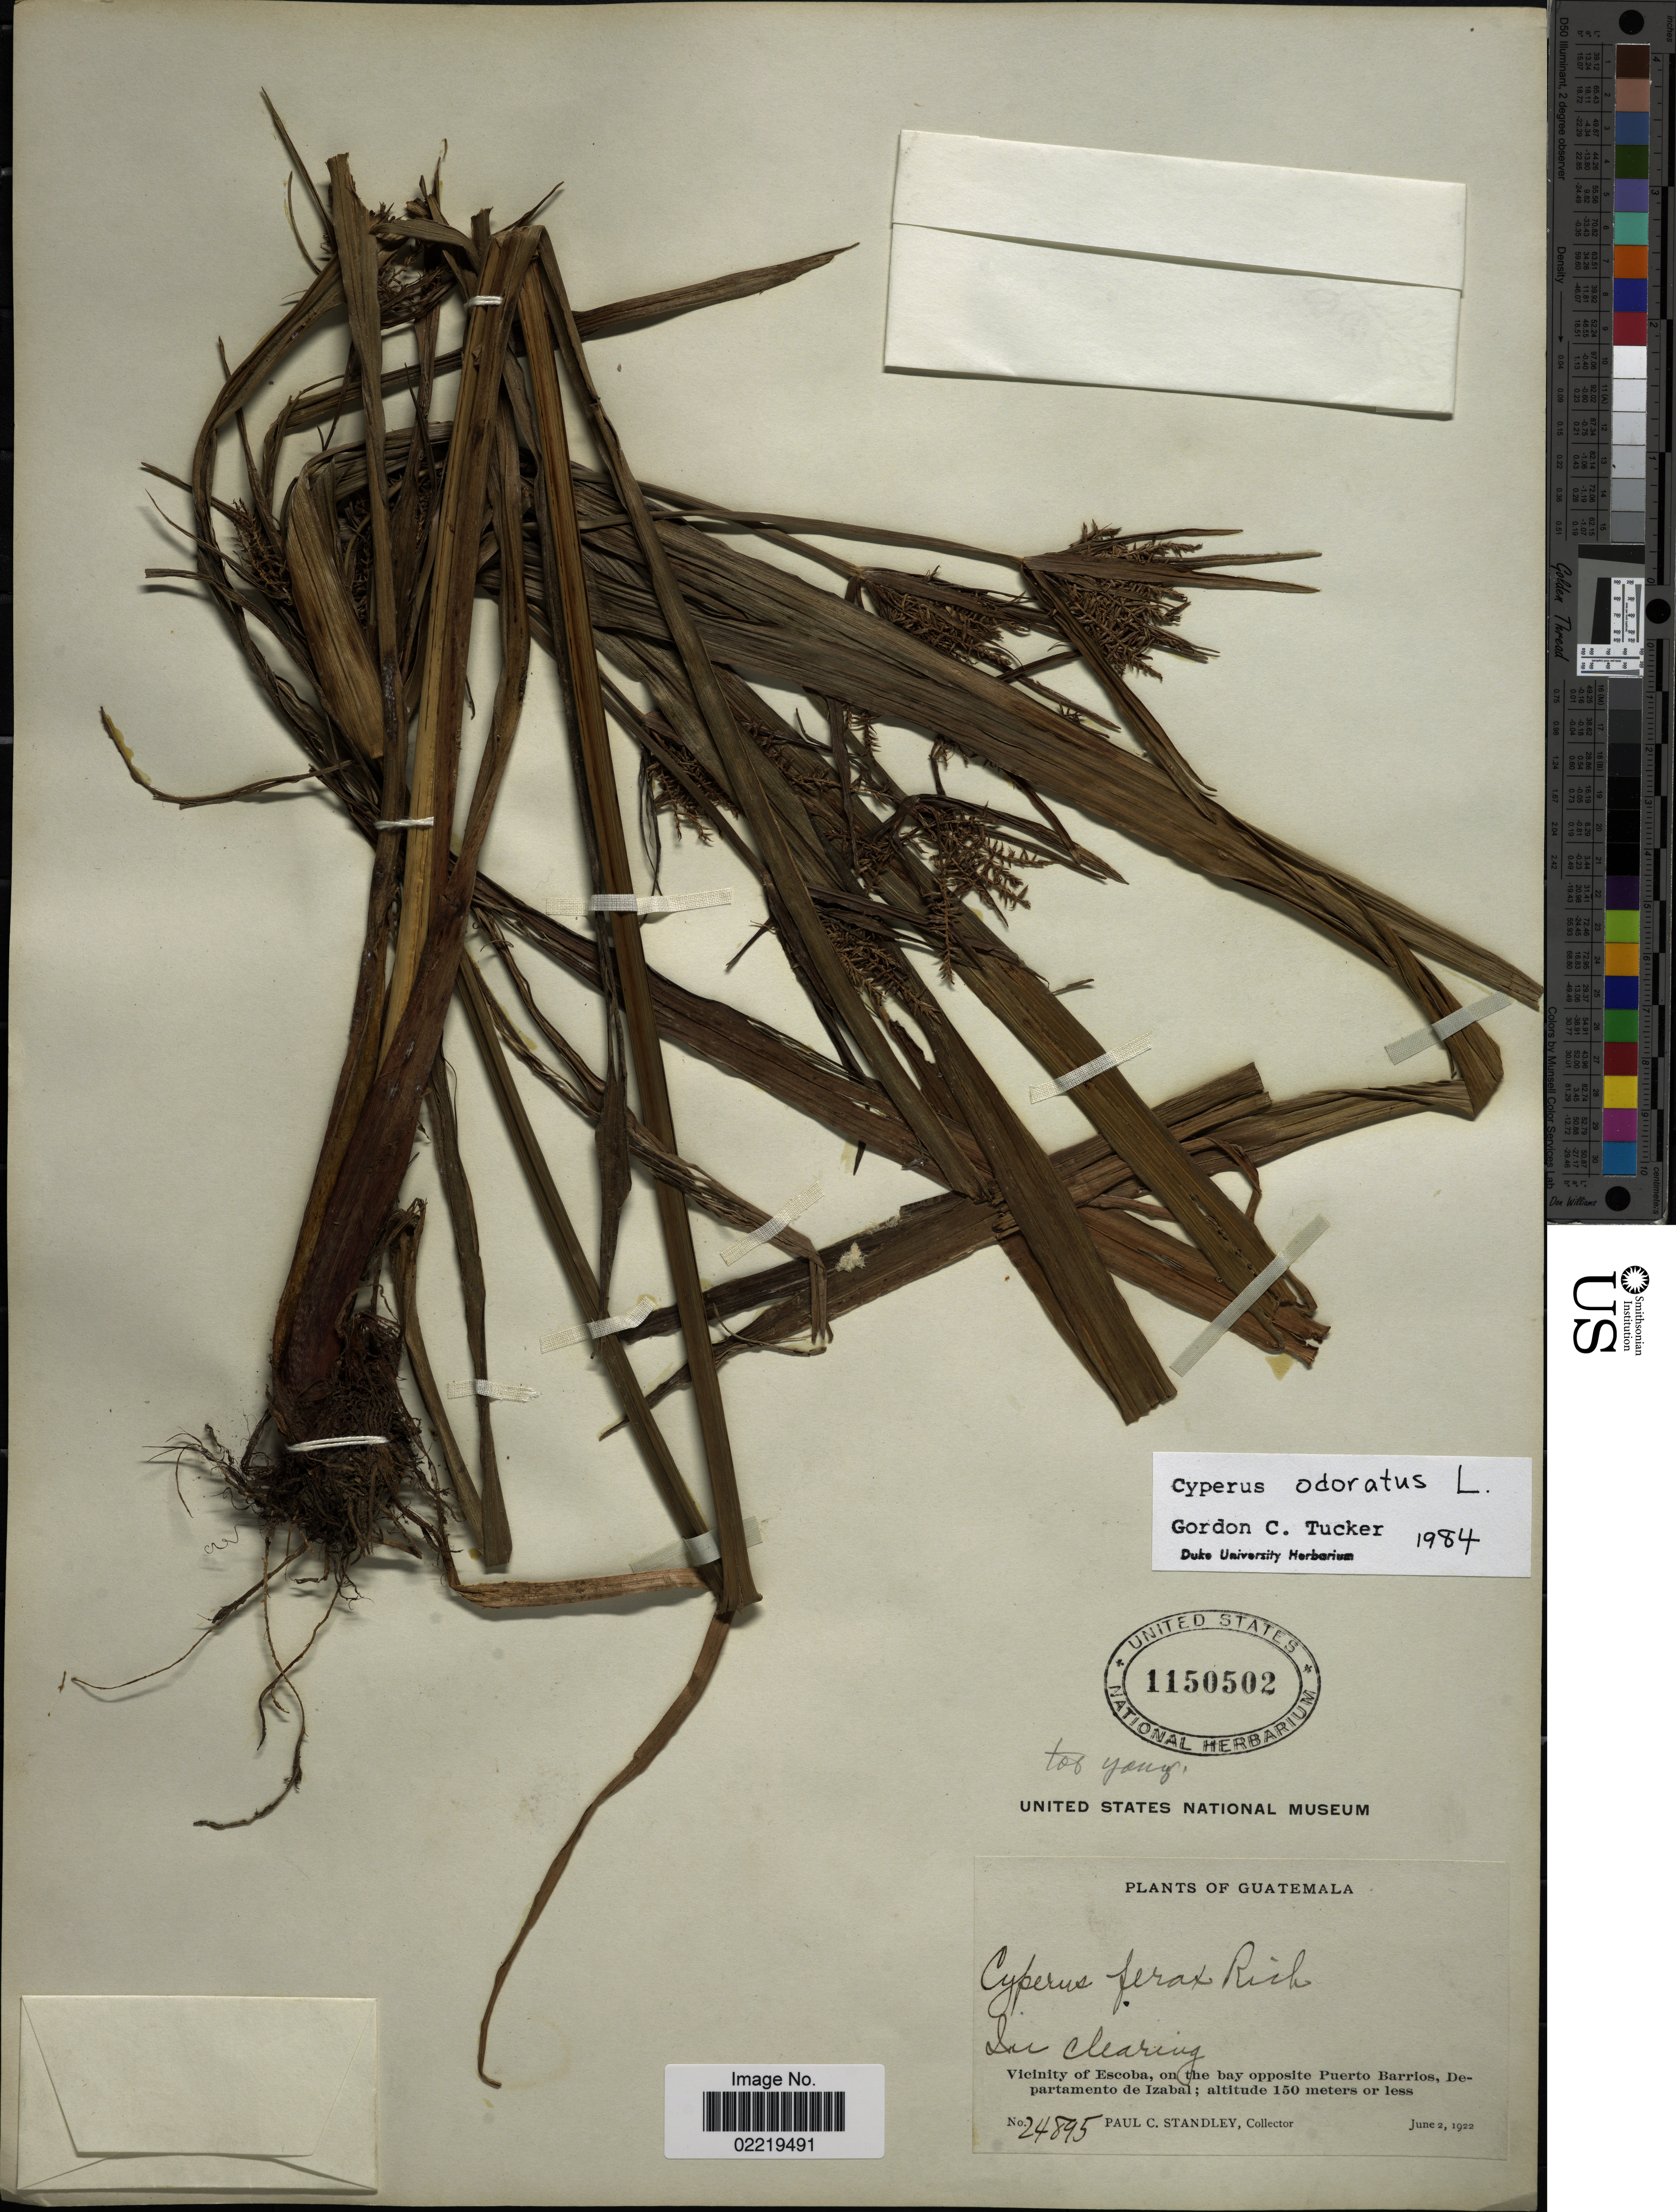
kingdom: Plantae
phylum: Tracheophyta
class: Liliopsida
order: Poales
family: Cyperaceae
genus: Cyperus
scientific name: Cyperus odoratus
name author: L.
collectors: P. C. Standley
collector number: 24895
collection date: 1922-06-02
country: Guatemala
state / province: Izabal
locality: In clearing, Vicinity of escoba, on the bay opposite Puerto Barrios, Departamento de Izabal.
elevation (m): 150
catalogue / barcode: US 1150502